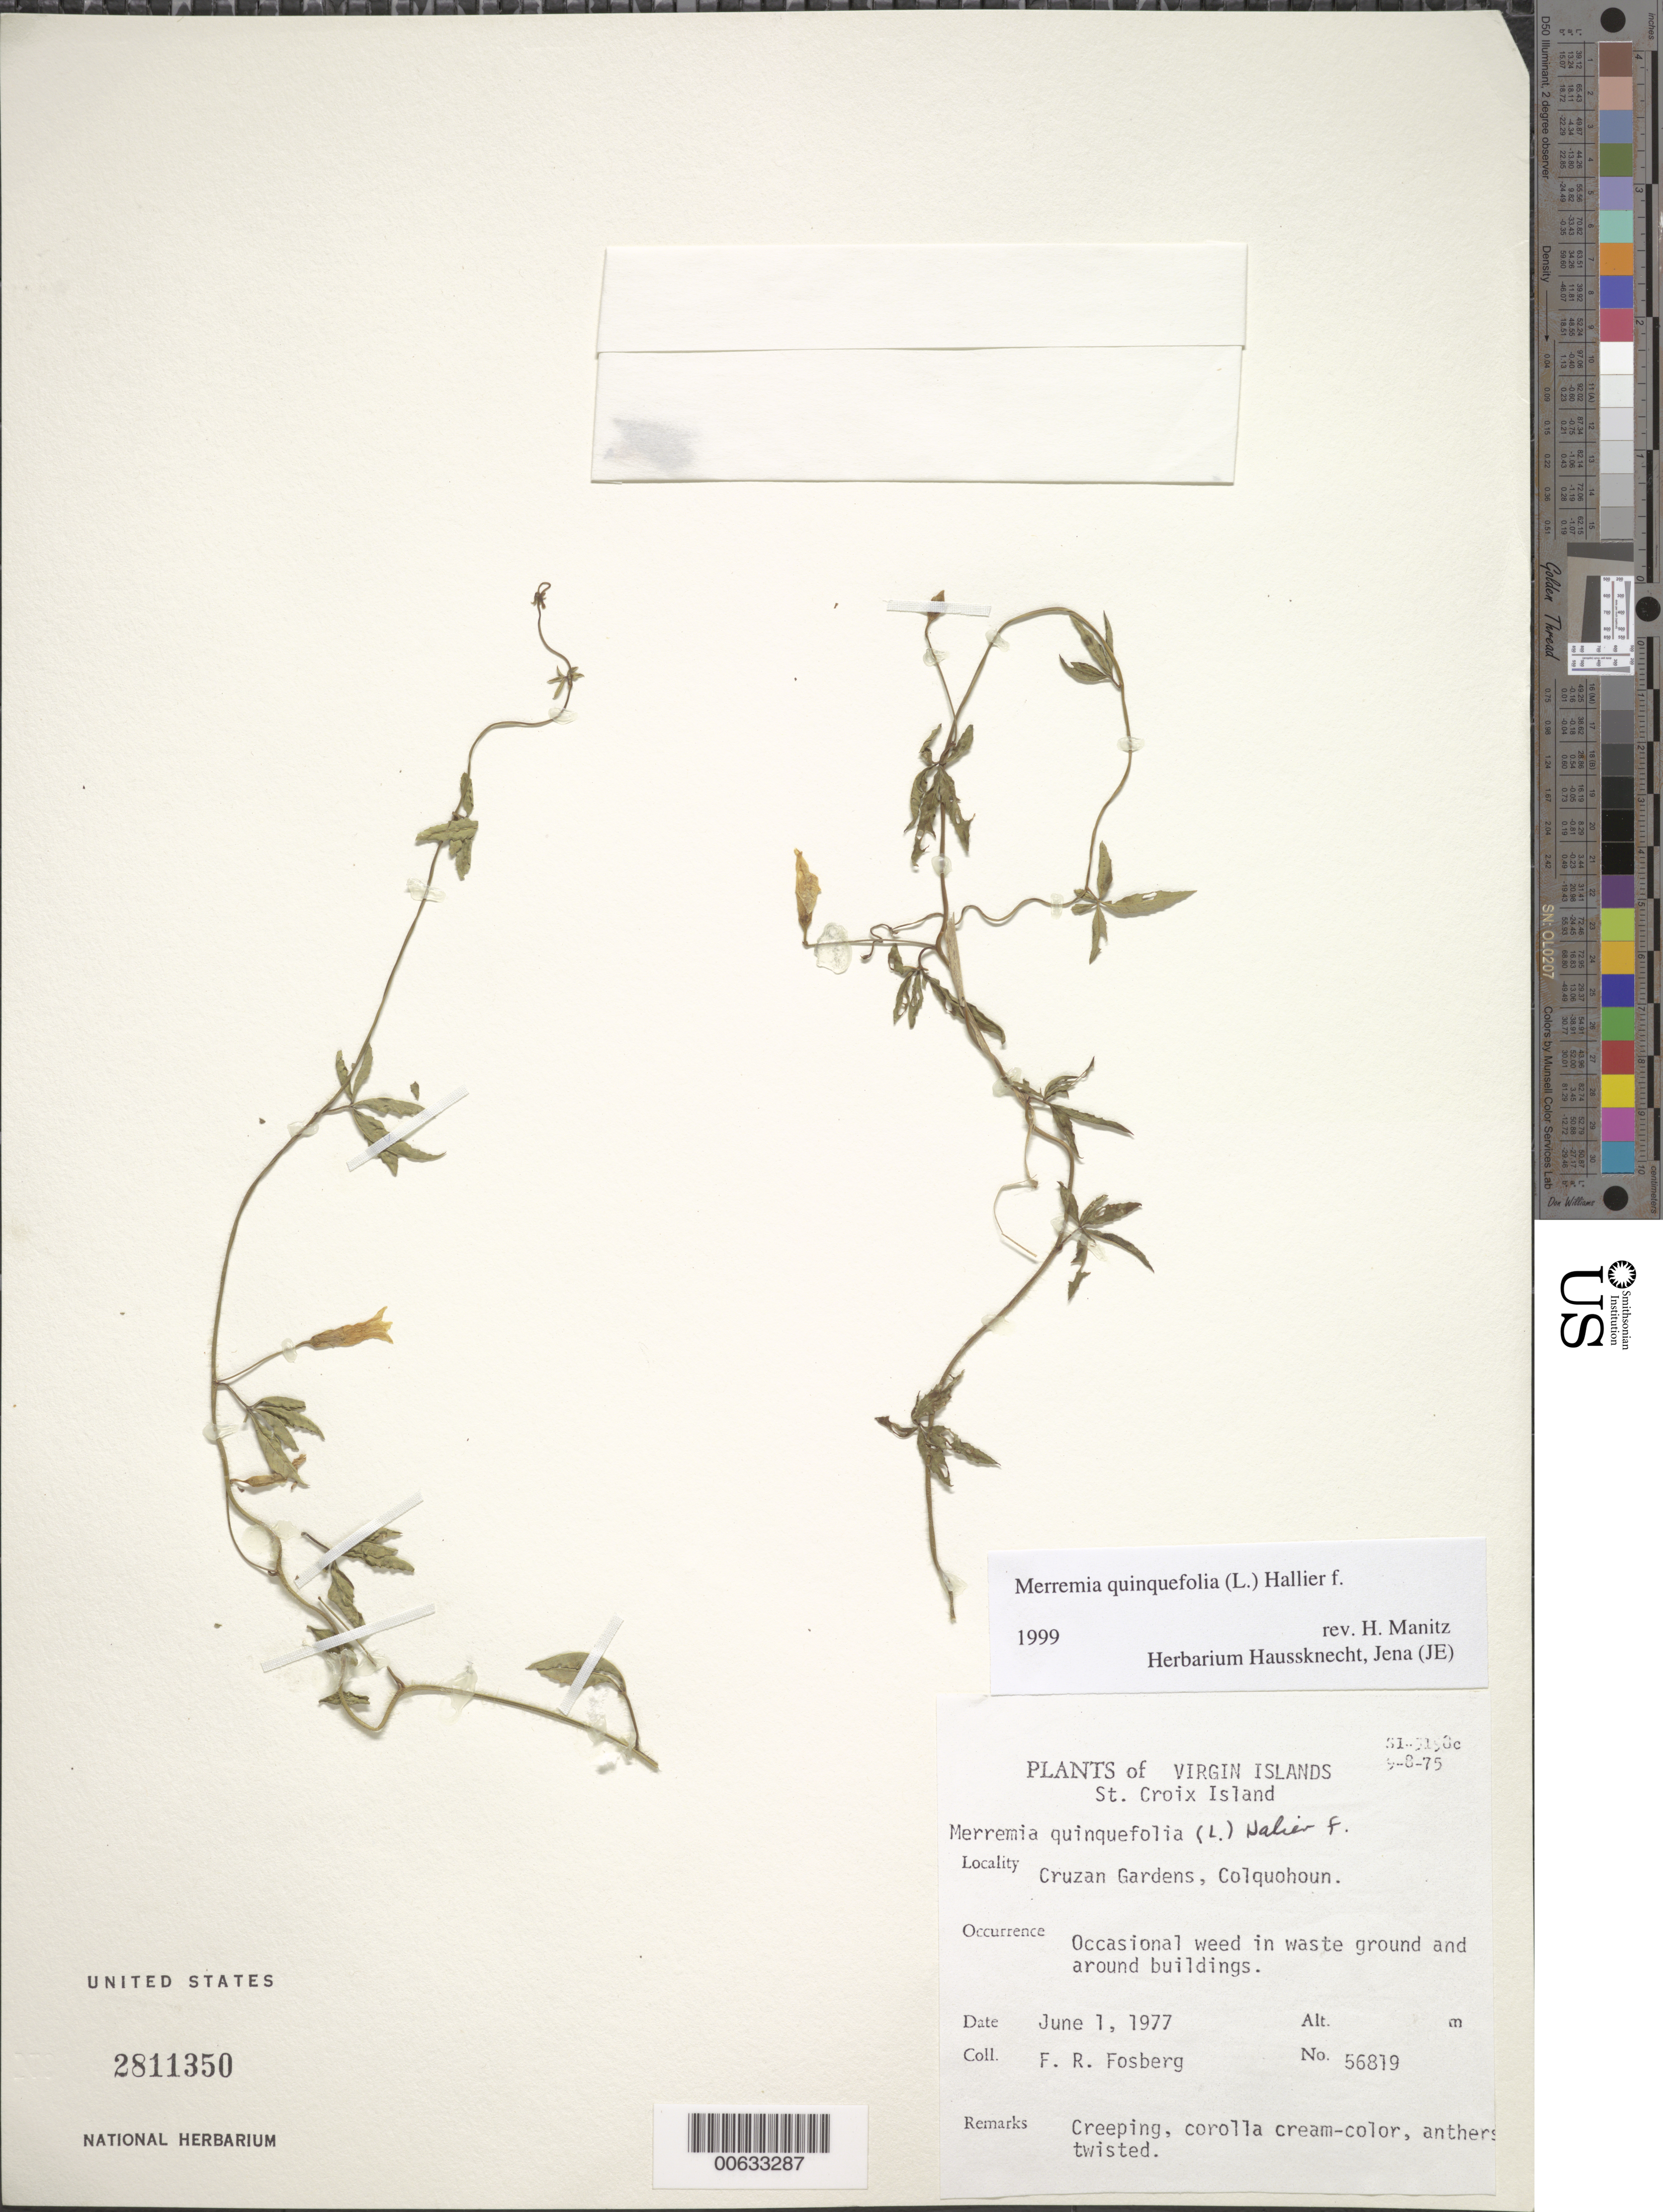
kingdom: Plantae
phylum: Tracheophyta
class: Magnoliopsida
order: Solanales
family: Convolvulaceae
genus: Distimake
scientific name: Distimake quinquefolius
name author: (L.) A. R. Simões & Staples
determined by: Strong, Mark T., (BOT), Smithsonian Institution - National Museum of Natural History (UNITED STATES)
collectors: F. R. Fosberg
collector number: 56819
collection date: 1977-06-01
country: U.S. Virgin Islands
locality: Virgin Island: St. Croix, Cruzan Gardens, Colquohoun.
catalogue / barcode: US 2811350